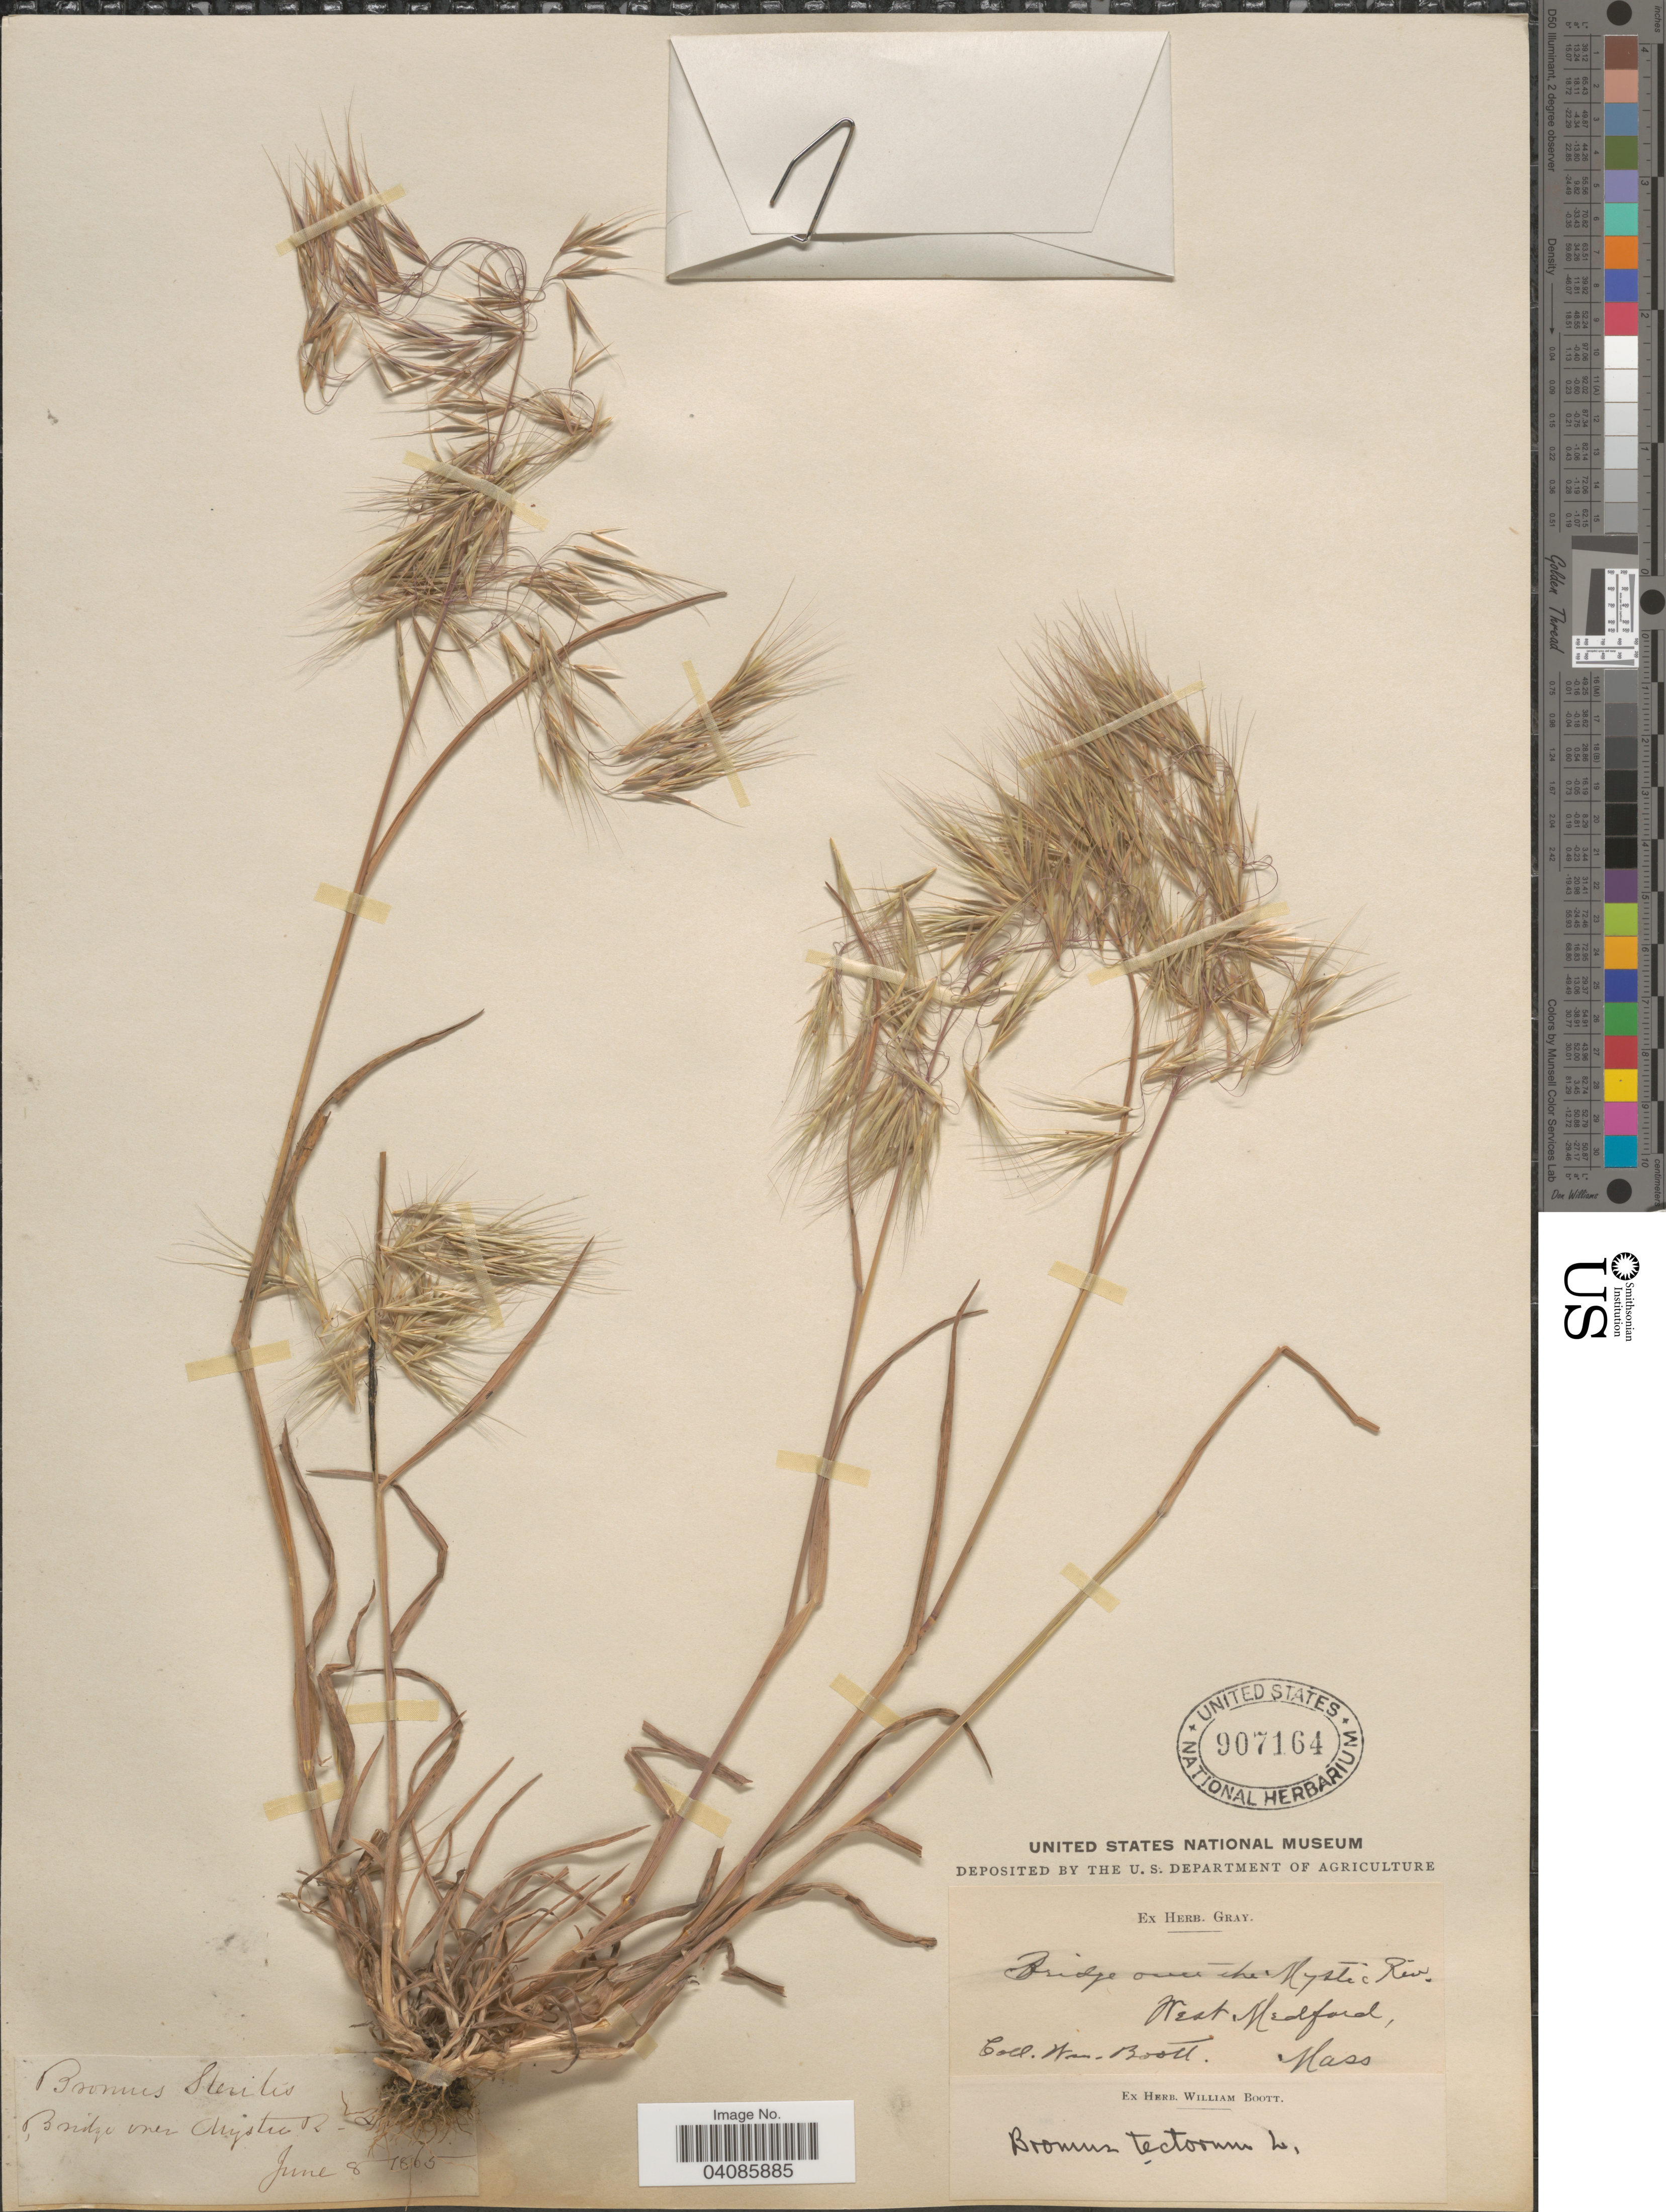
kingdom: Plantae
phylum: Tracheophyta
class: Liliopsida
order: Poales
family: Poaceae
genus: Bromus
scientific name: Bromus tectorum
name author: L.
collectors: W. Boott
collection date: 1865-06-08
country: United States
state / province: Massachusetts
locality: Bridge over Mystic R. West Medford.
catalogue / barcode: US 907164